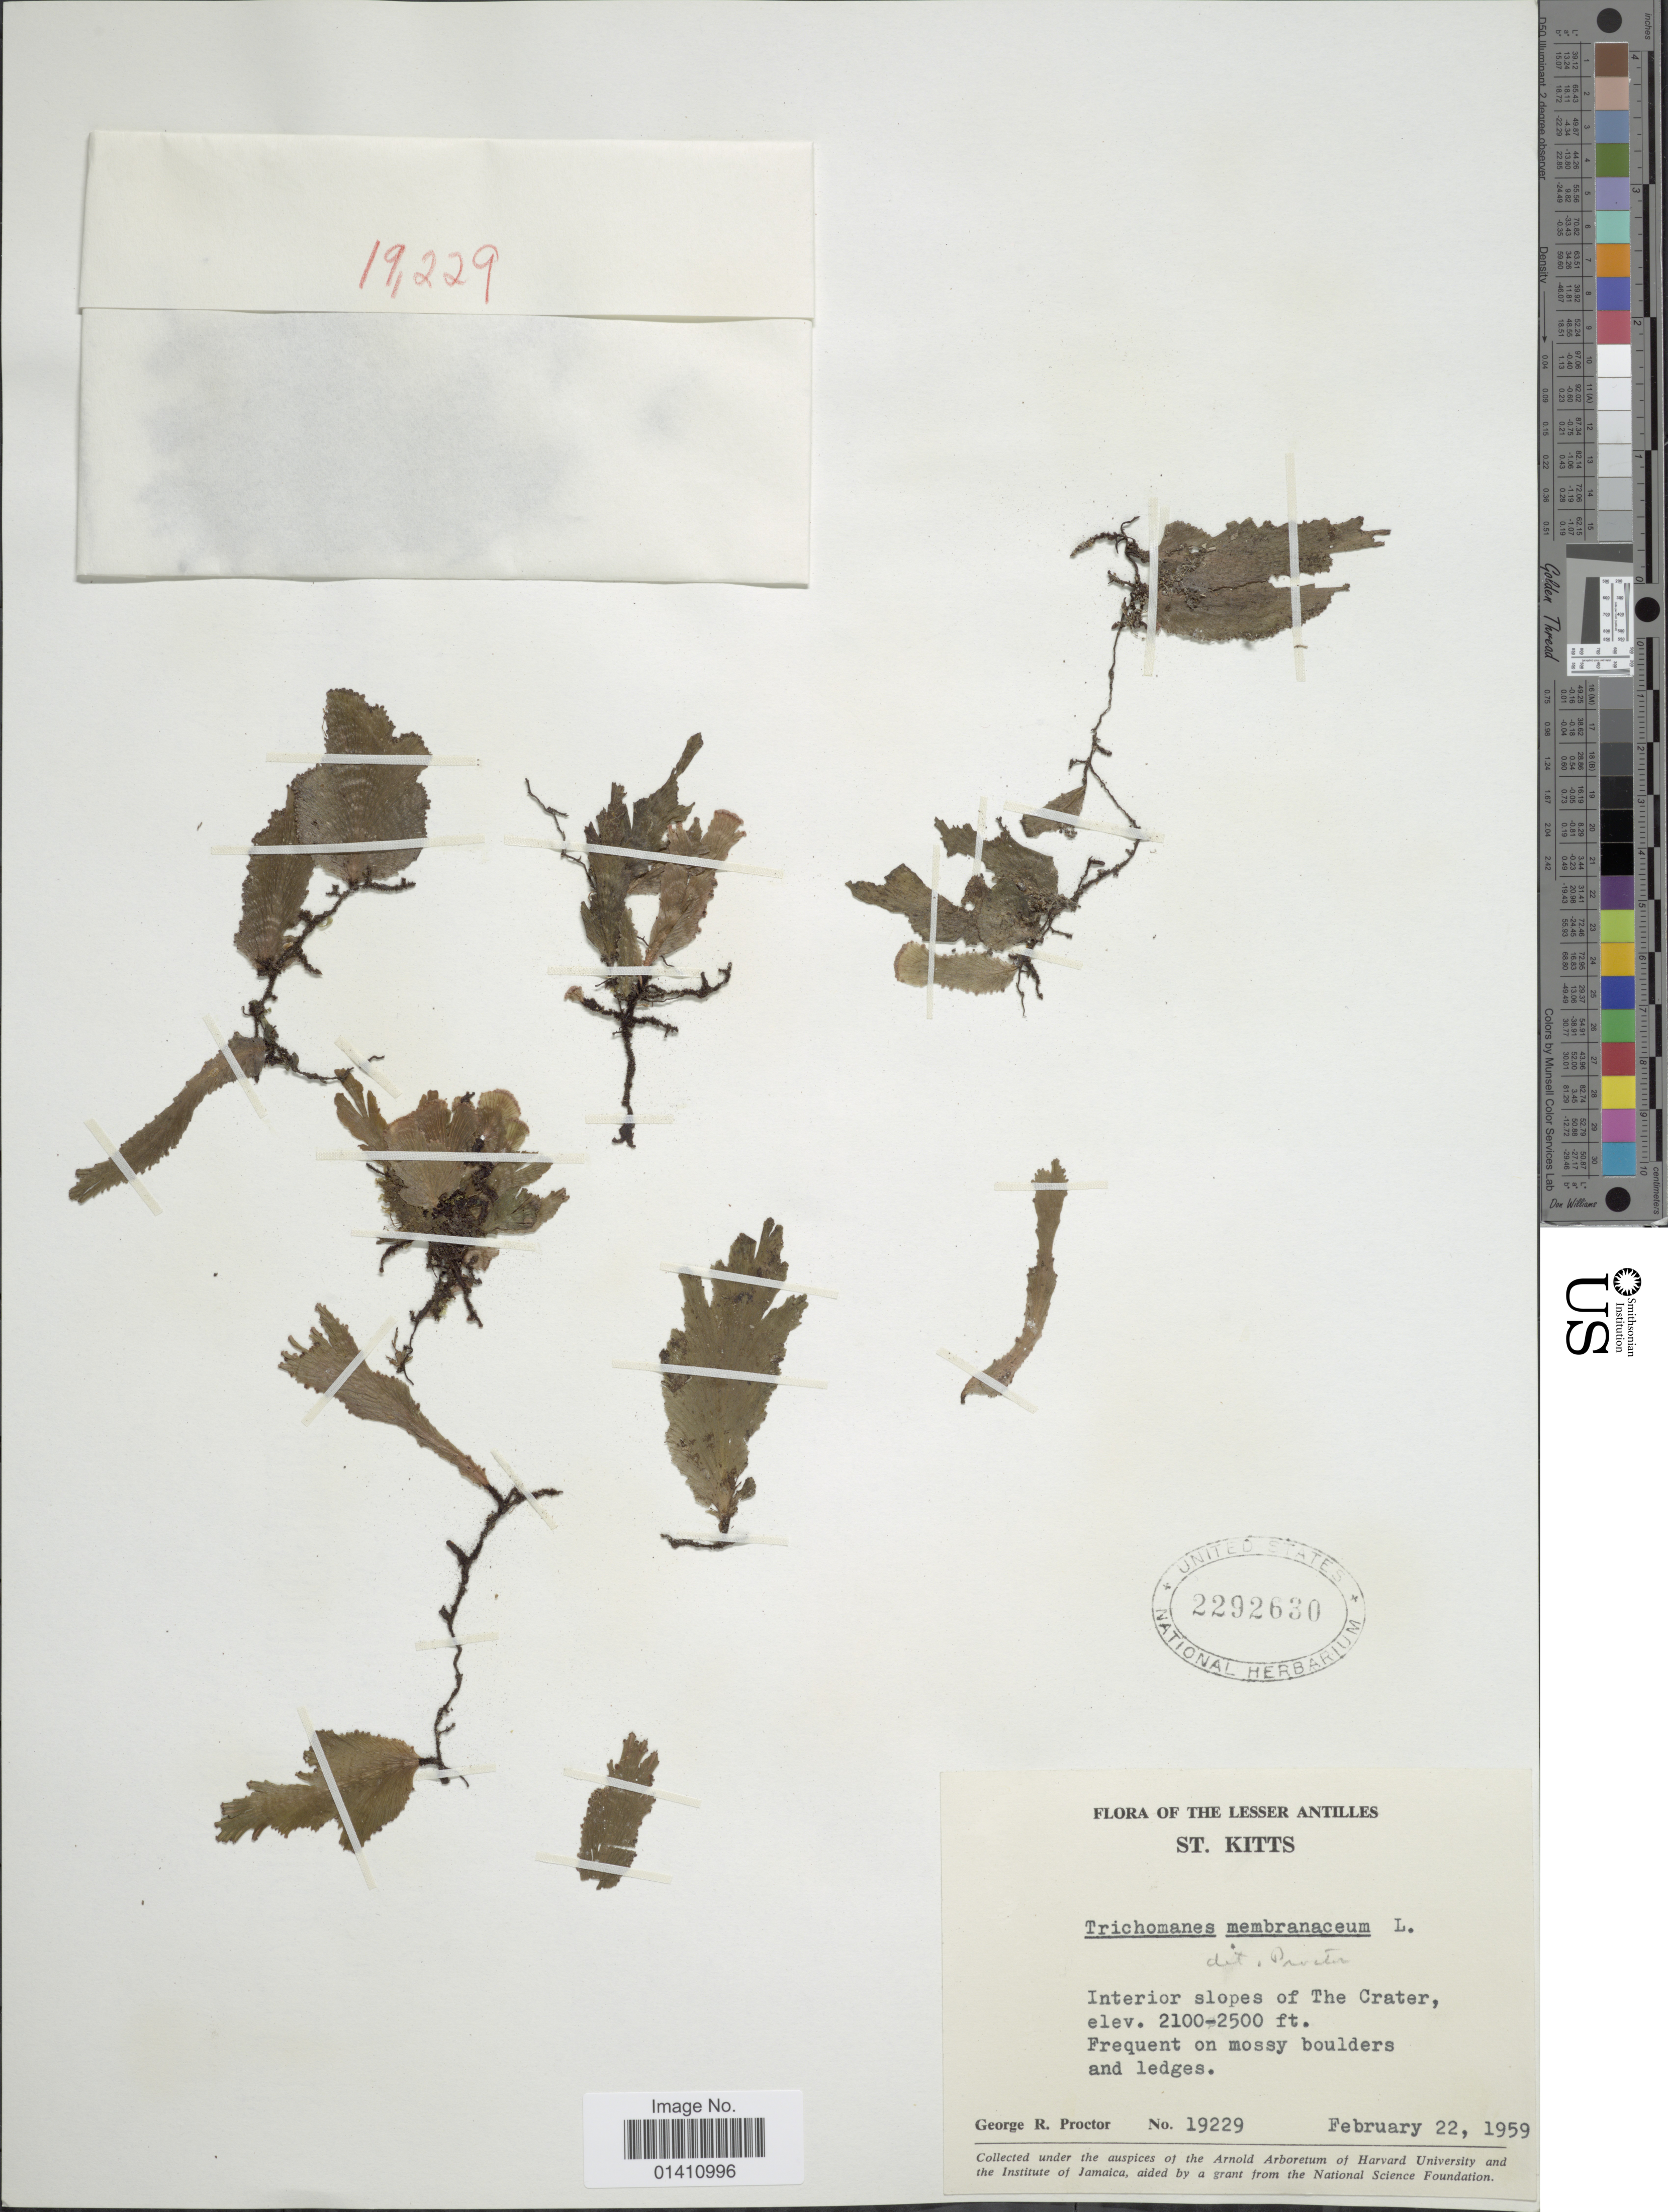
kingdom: Plantae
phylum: Tracheophyta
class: Polypodiopsida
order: Hymenophyllales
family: Hymenophyllaceae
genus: Didymoglossum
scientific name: Didymoglossum membranaceum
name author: (L.) Vareschi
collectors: G. R. Proctor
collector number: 19229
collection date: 1959-02-22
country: St. Christopher-Nevis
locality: The Lesser Antilles. St. Kitts. Interior slopes of The Crater.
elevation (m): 640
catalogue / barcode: US 2292630